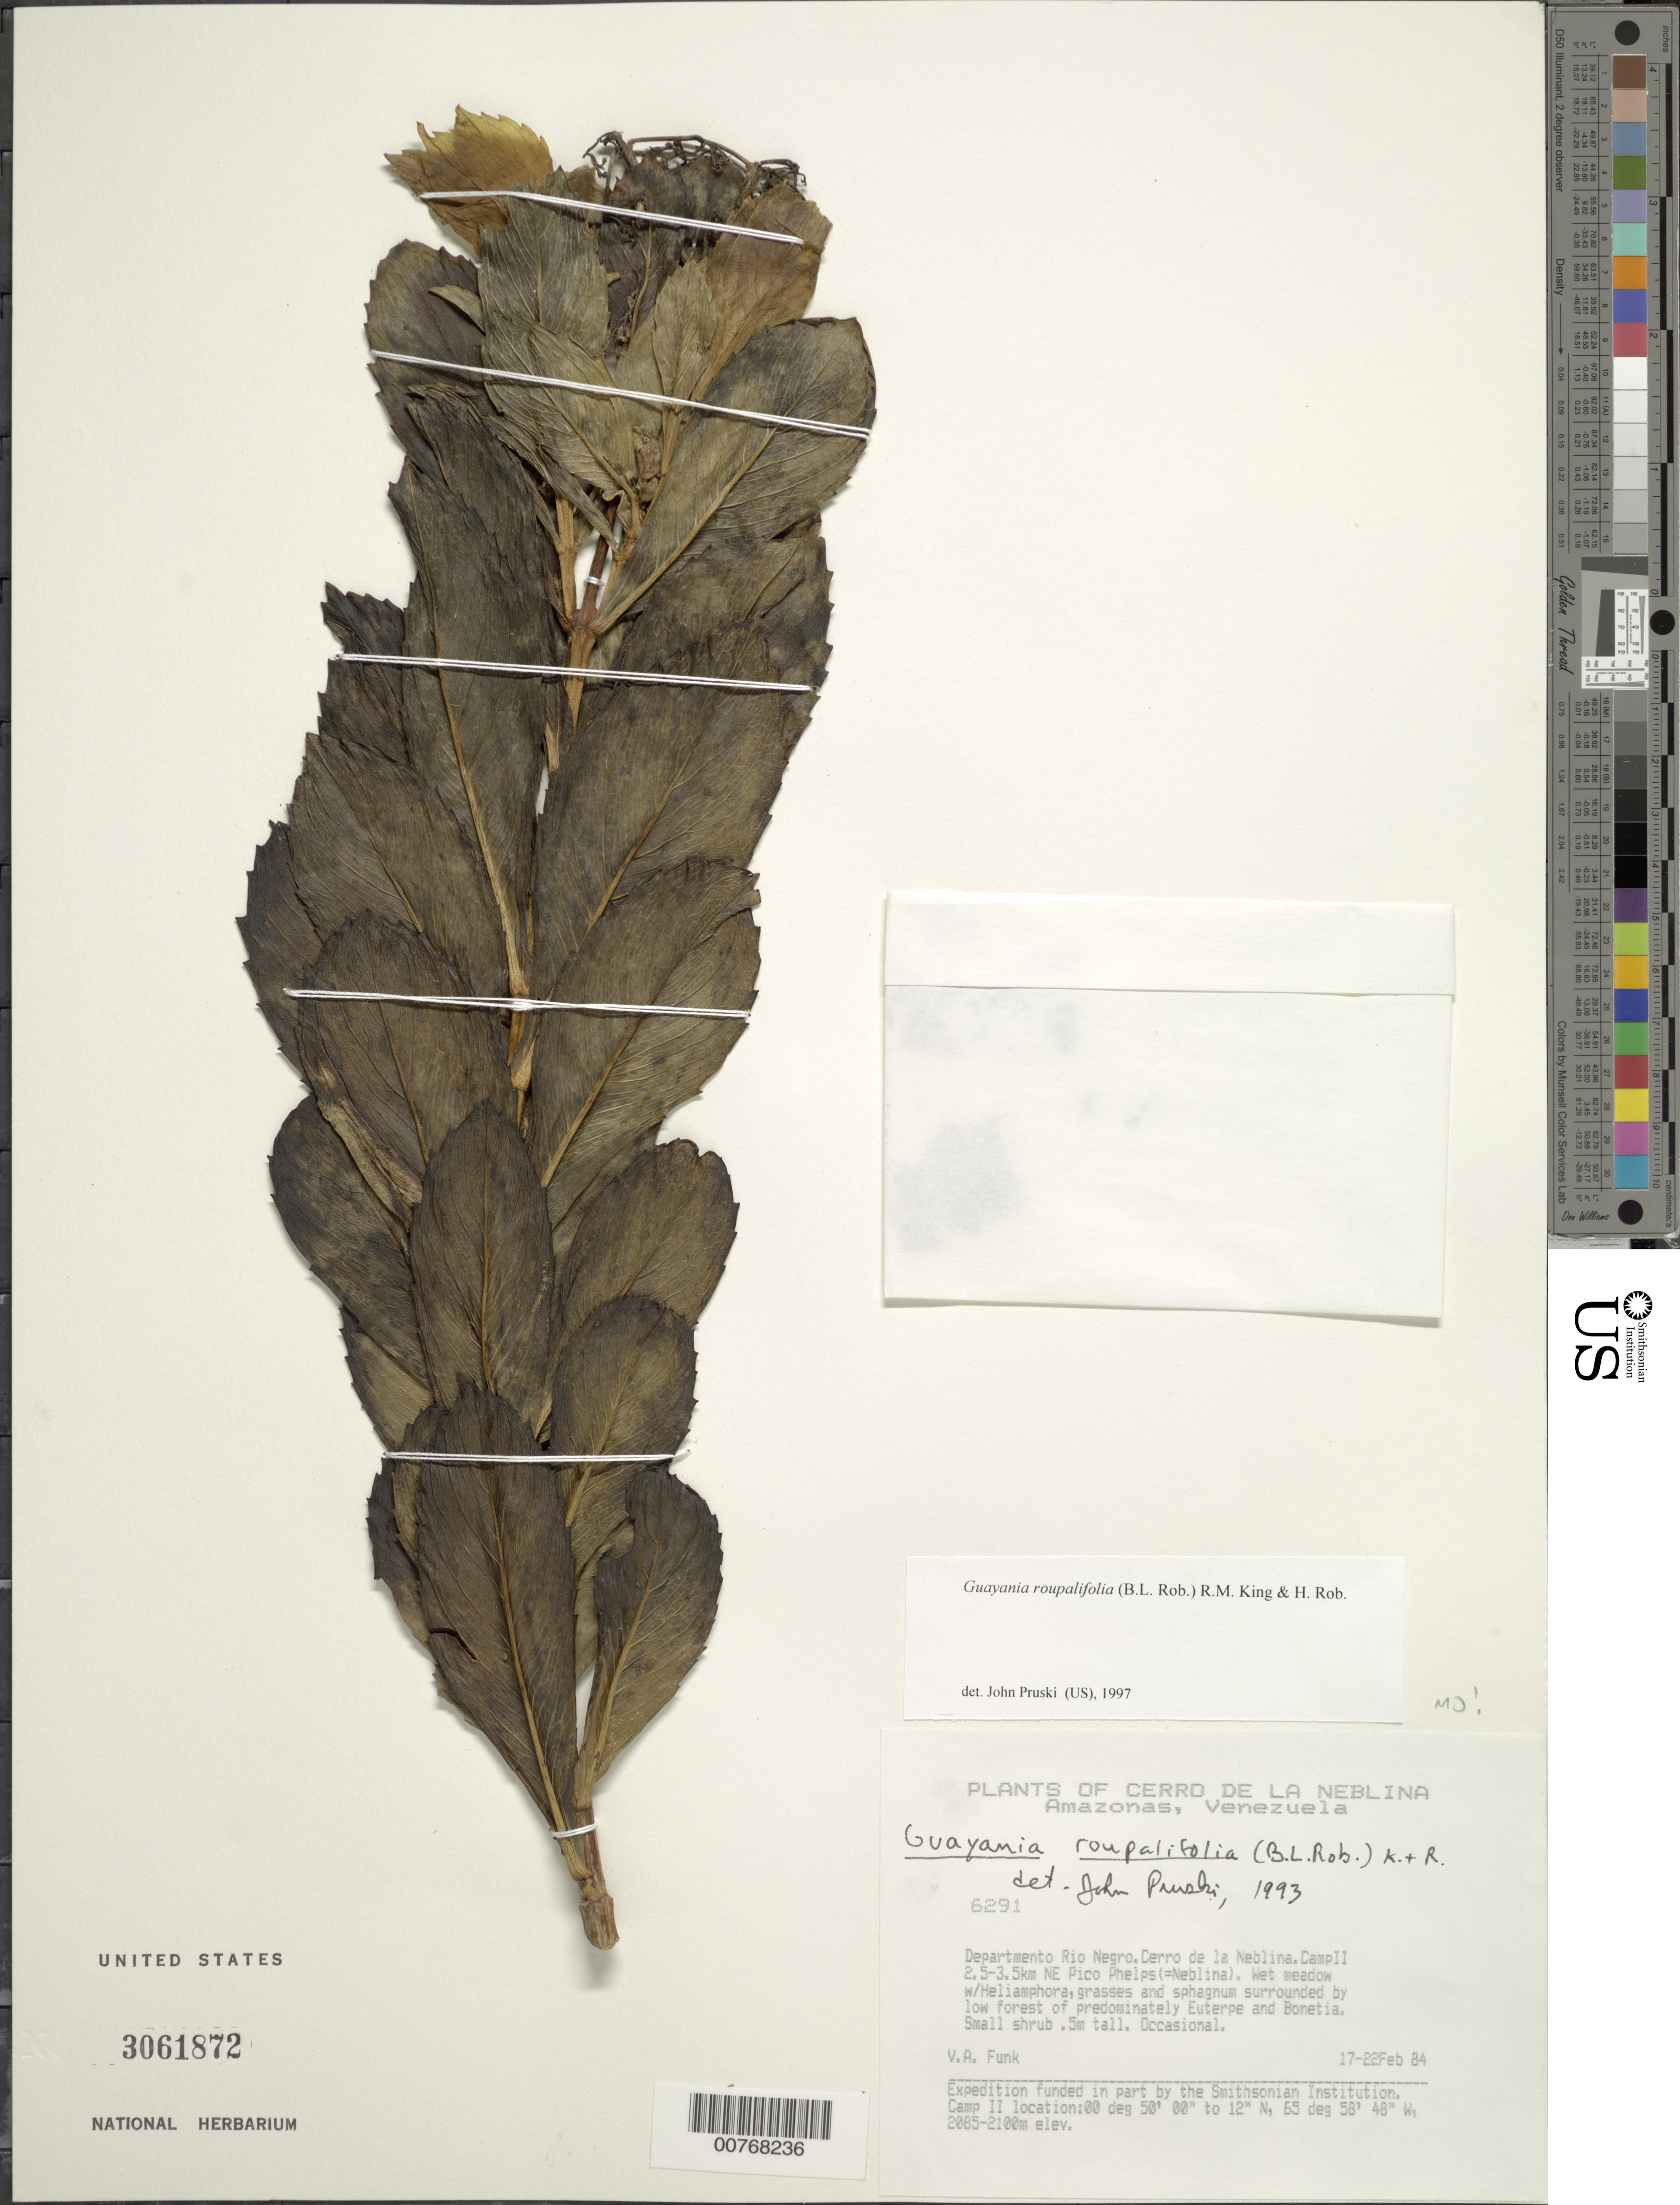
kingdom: Plantae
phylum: Tracheophyta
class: Magnoliopsida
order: Asterales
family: Asteraceae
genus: Guayania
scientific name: Guayania roupalifolia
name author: (B.L. Rob.) R.M. King & H. Rob.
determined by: Pruski, J. F.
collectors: V. Funk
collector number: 6291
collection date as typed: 17-22 Feb 1984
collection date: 1984-02-17/1984-02-22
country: Venezuela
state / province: Amazonas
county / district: Río Negro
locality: Cerro de la Neblina, Camp II 2.5-3.5 km NE Pico Phelps (=Neblina)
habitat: Wet meadow w/ Heliamphora, grasses and sphagnum surrounded by low forest of predominately Euterpe and Bonetia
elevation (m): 2085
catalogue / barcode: US 3061872